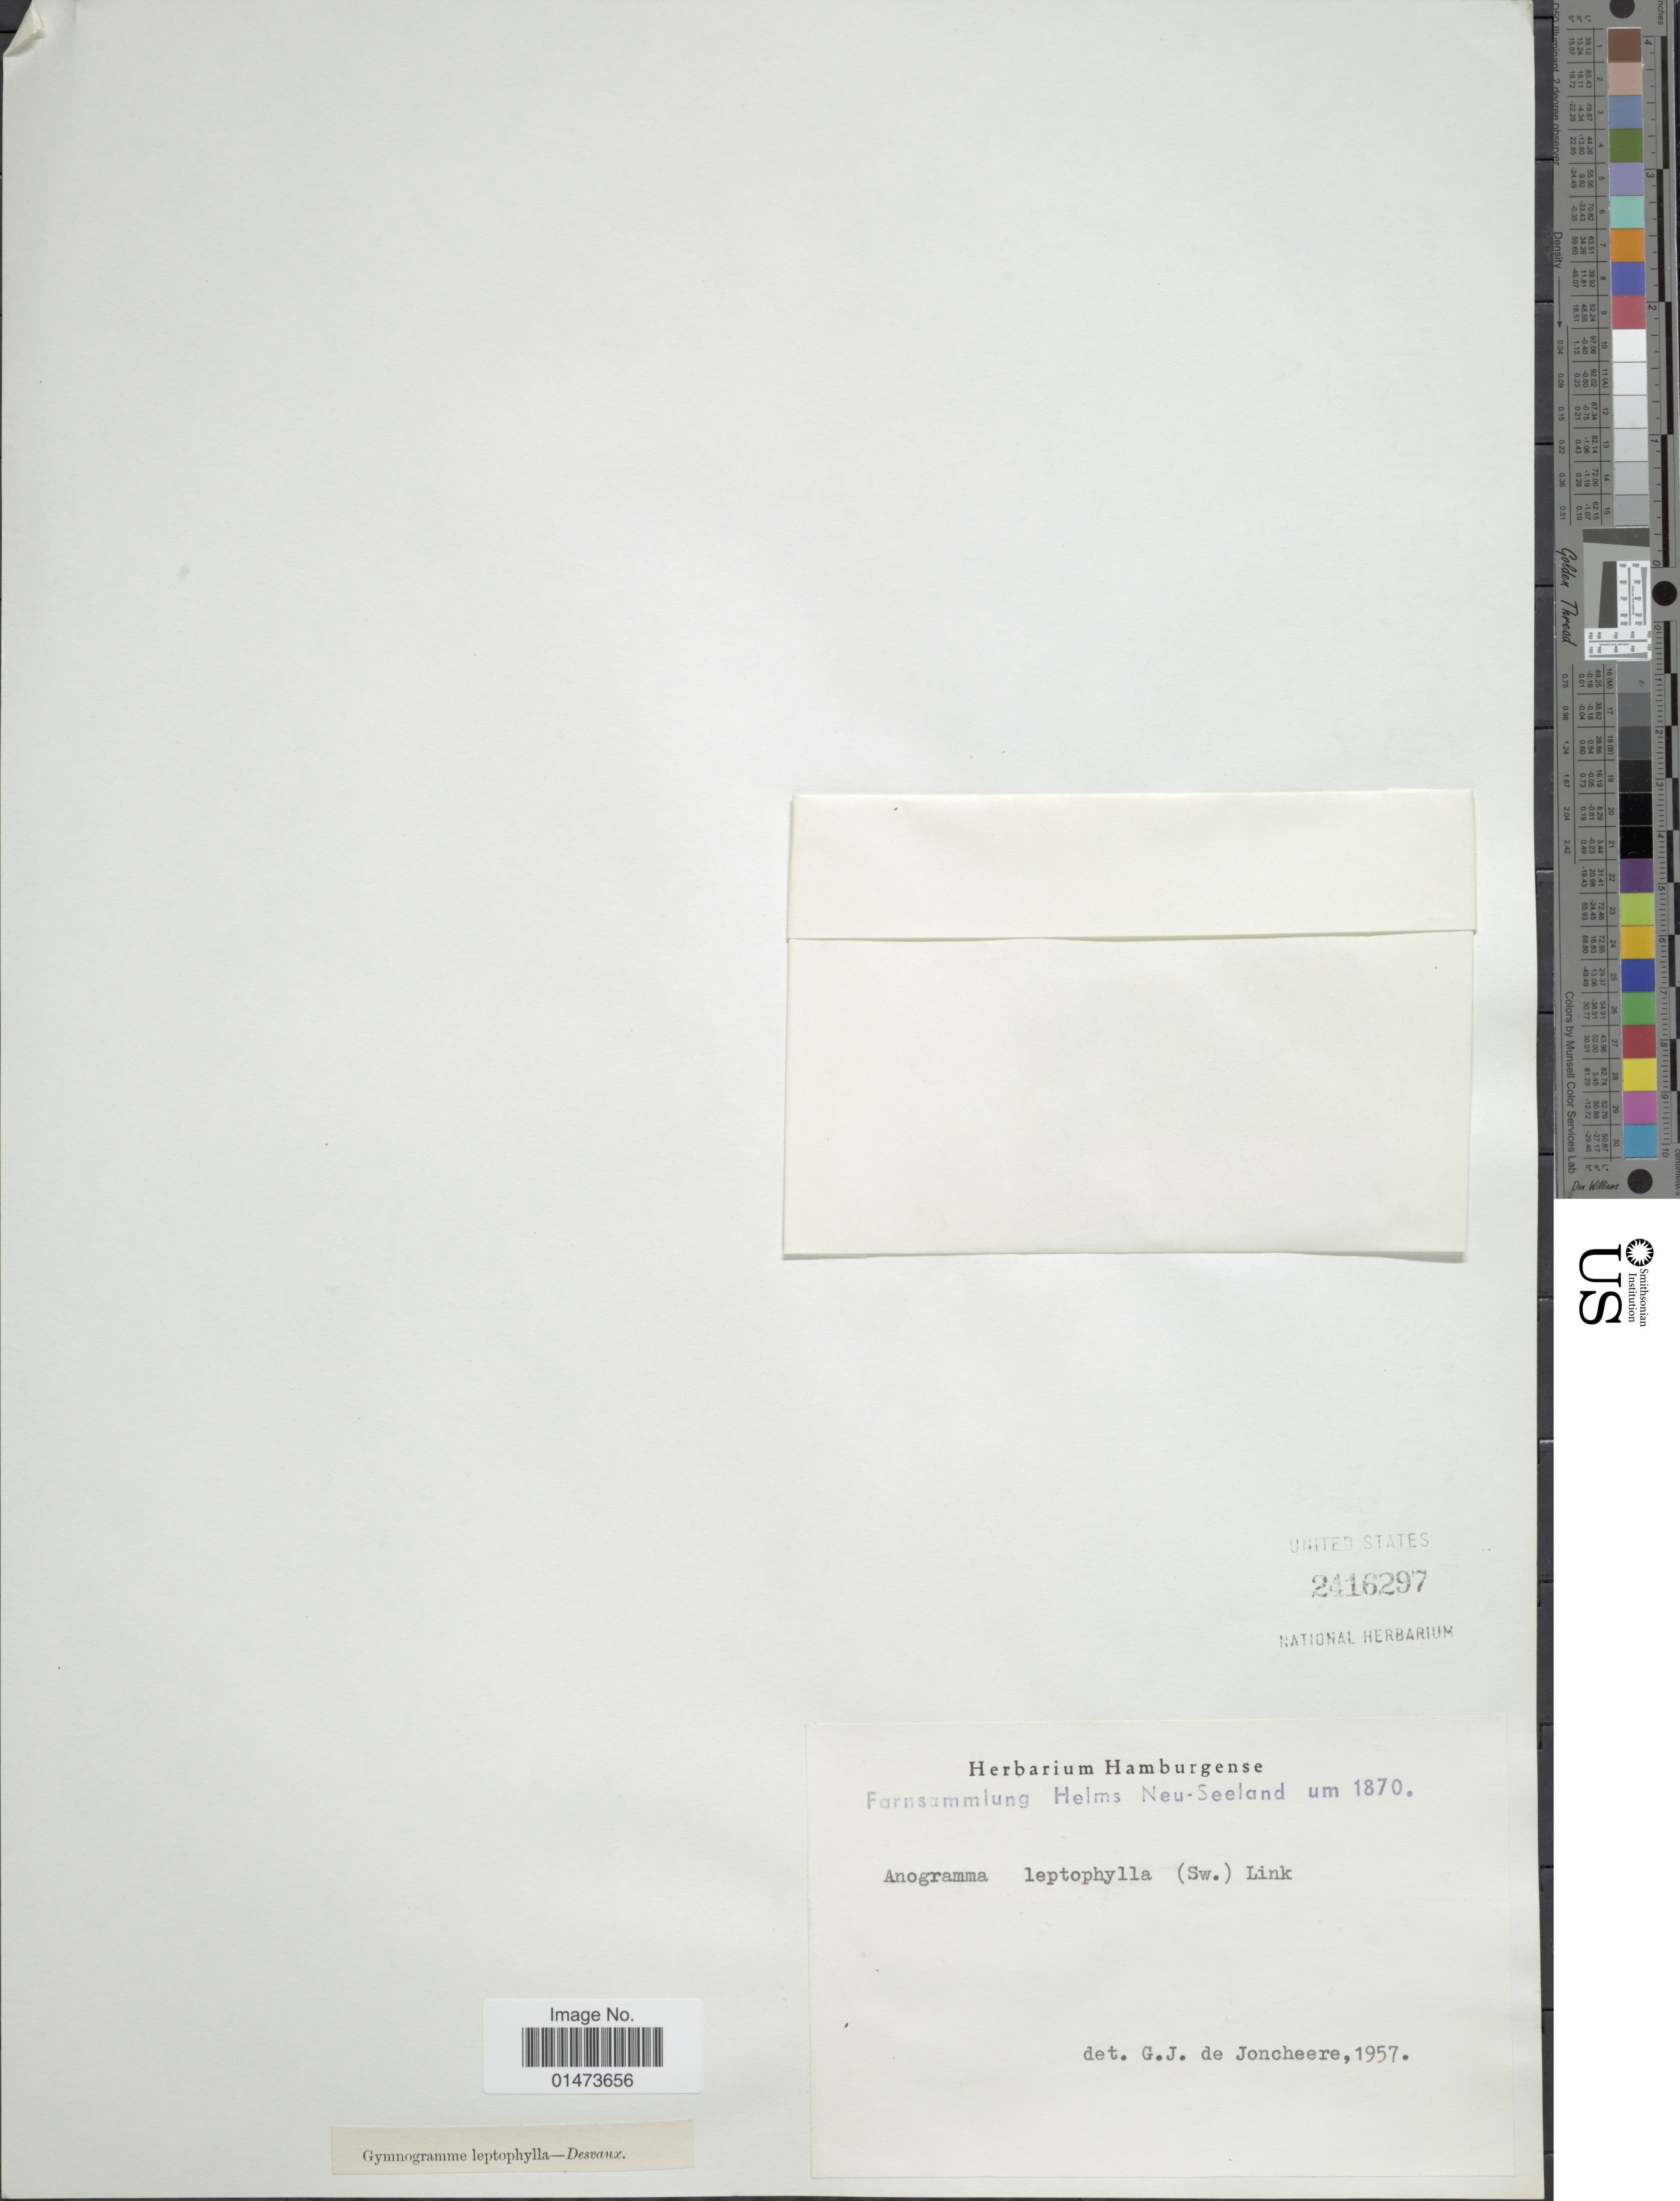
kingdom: Plantae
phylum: Tracheophyta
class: Polypodiopsida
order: Polypodiales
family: Pteridaceae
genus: Anogramma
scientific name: Anogramma leptophylla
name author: (L.) Link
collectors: F. Helms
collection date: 1870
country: New Zealand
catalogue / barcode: US 2416297